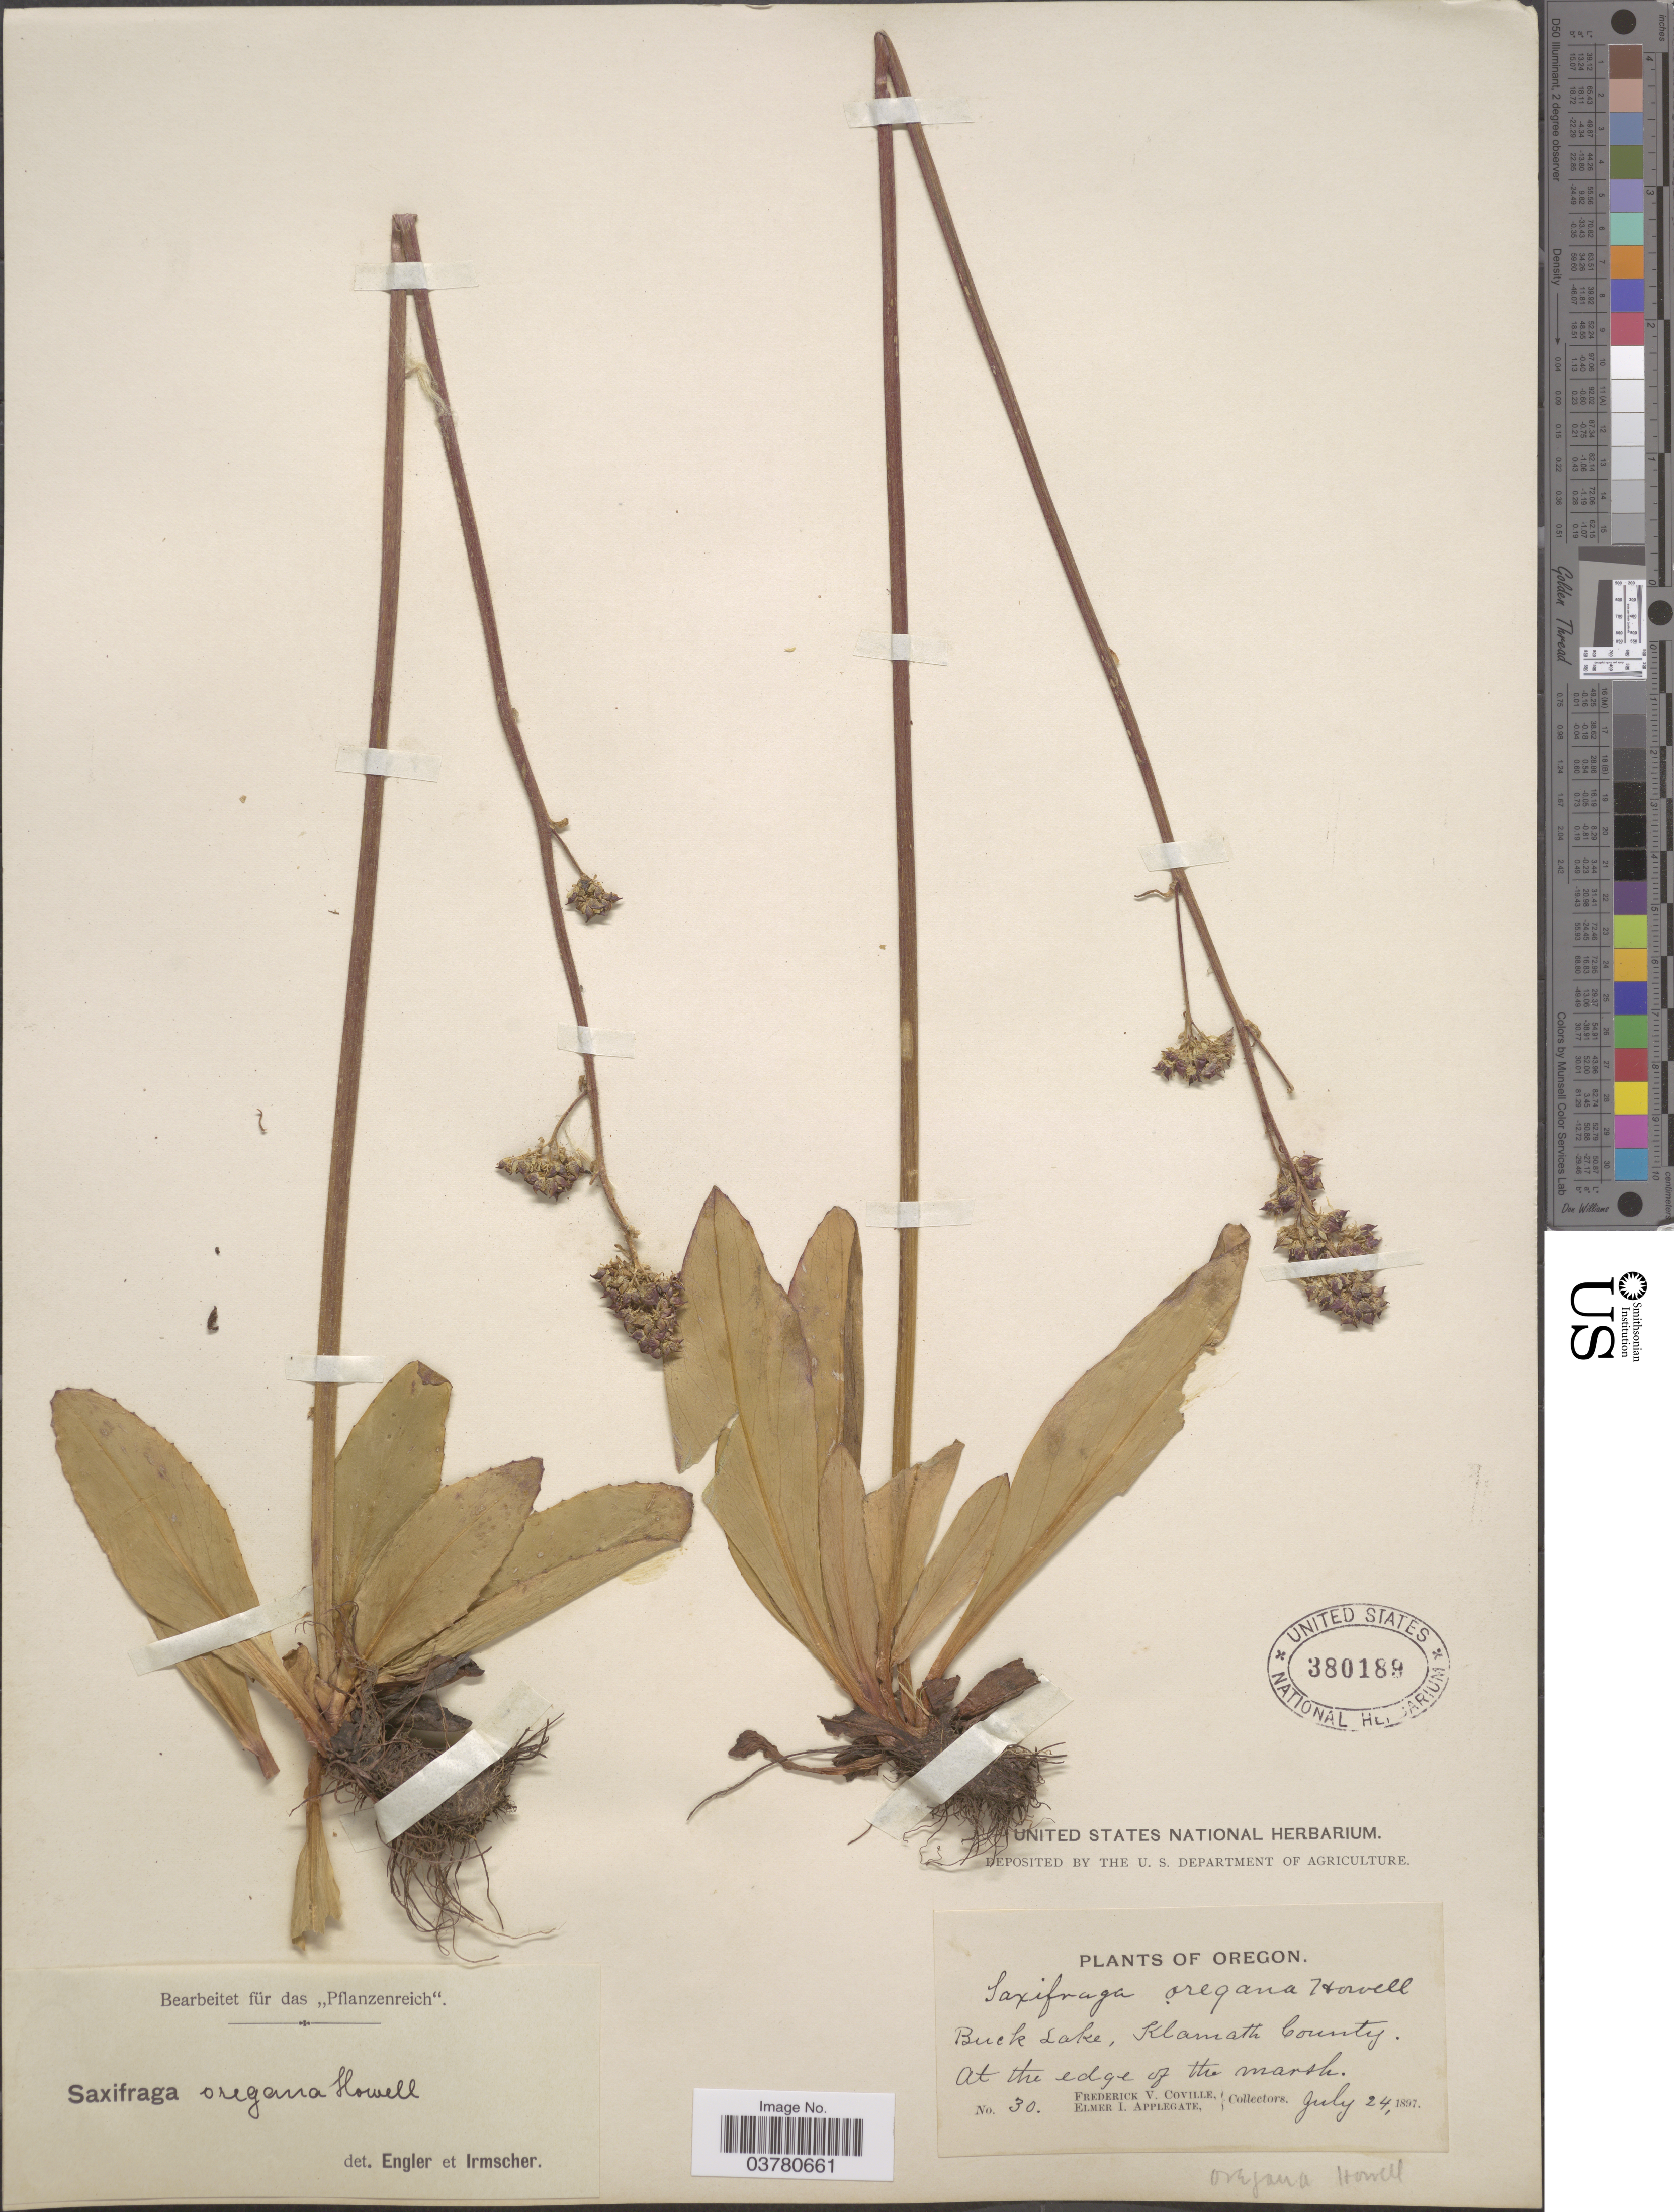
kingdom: Plantae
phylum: Tracheophyta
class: Magnoliopsida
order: Saxifragales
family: Saxifragaceae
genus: Micranthes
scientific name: Micranthes oregana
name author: (Howell) Small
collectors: F. V. Coville & E. I. Applegate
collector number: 30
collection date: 1897-07-24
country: United States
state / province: Oregon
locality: Buck Lake, Klamath County. At the edge of the marsh.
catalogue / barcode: US 380189